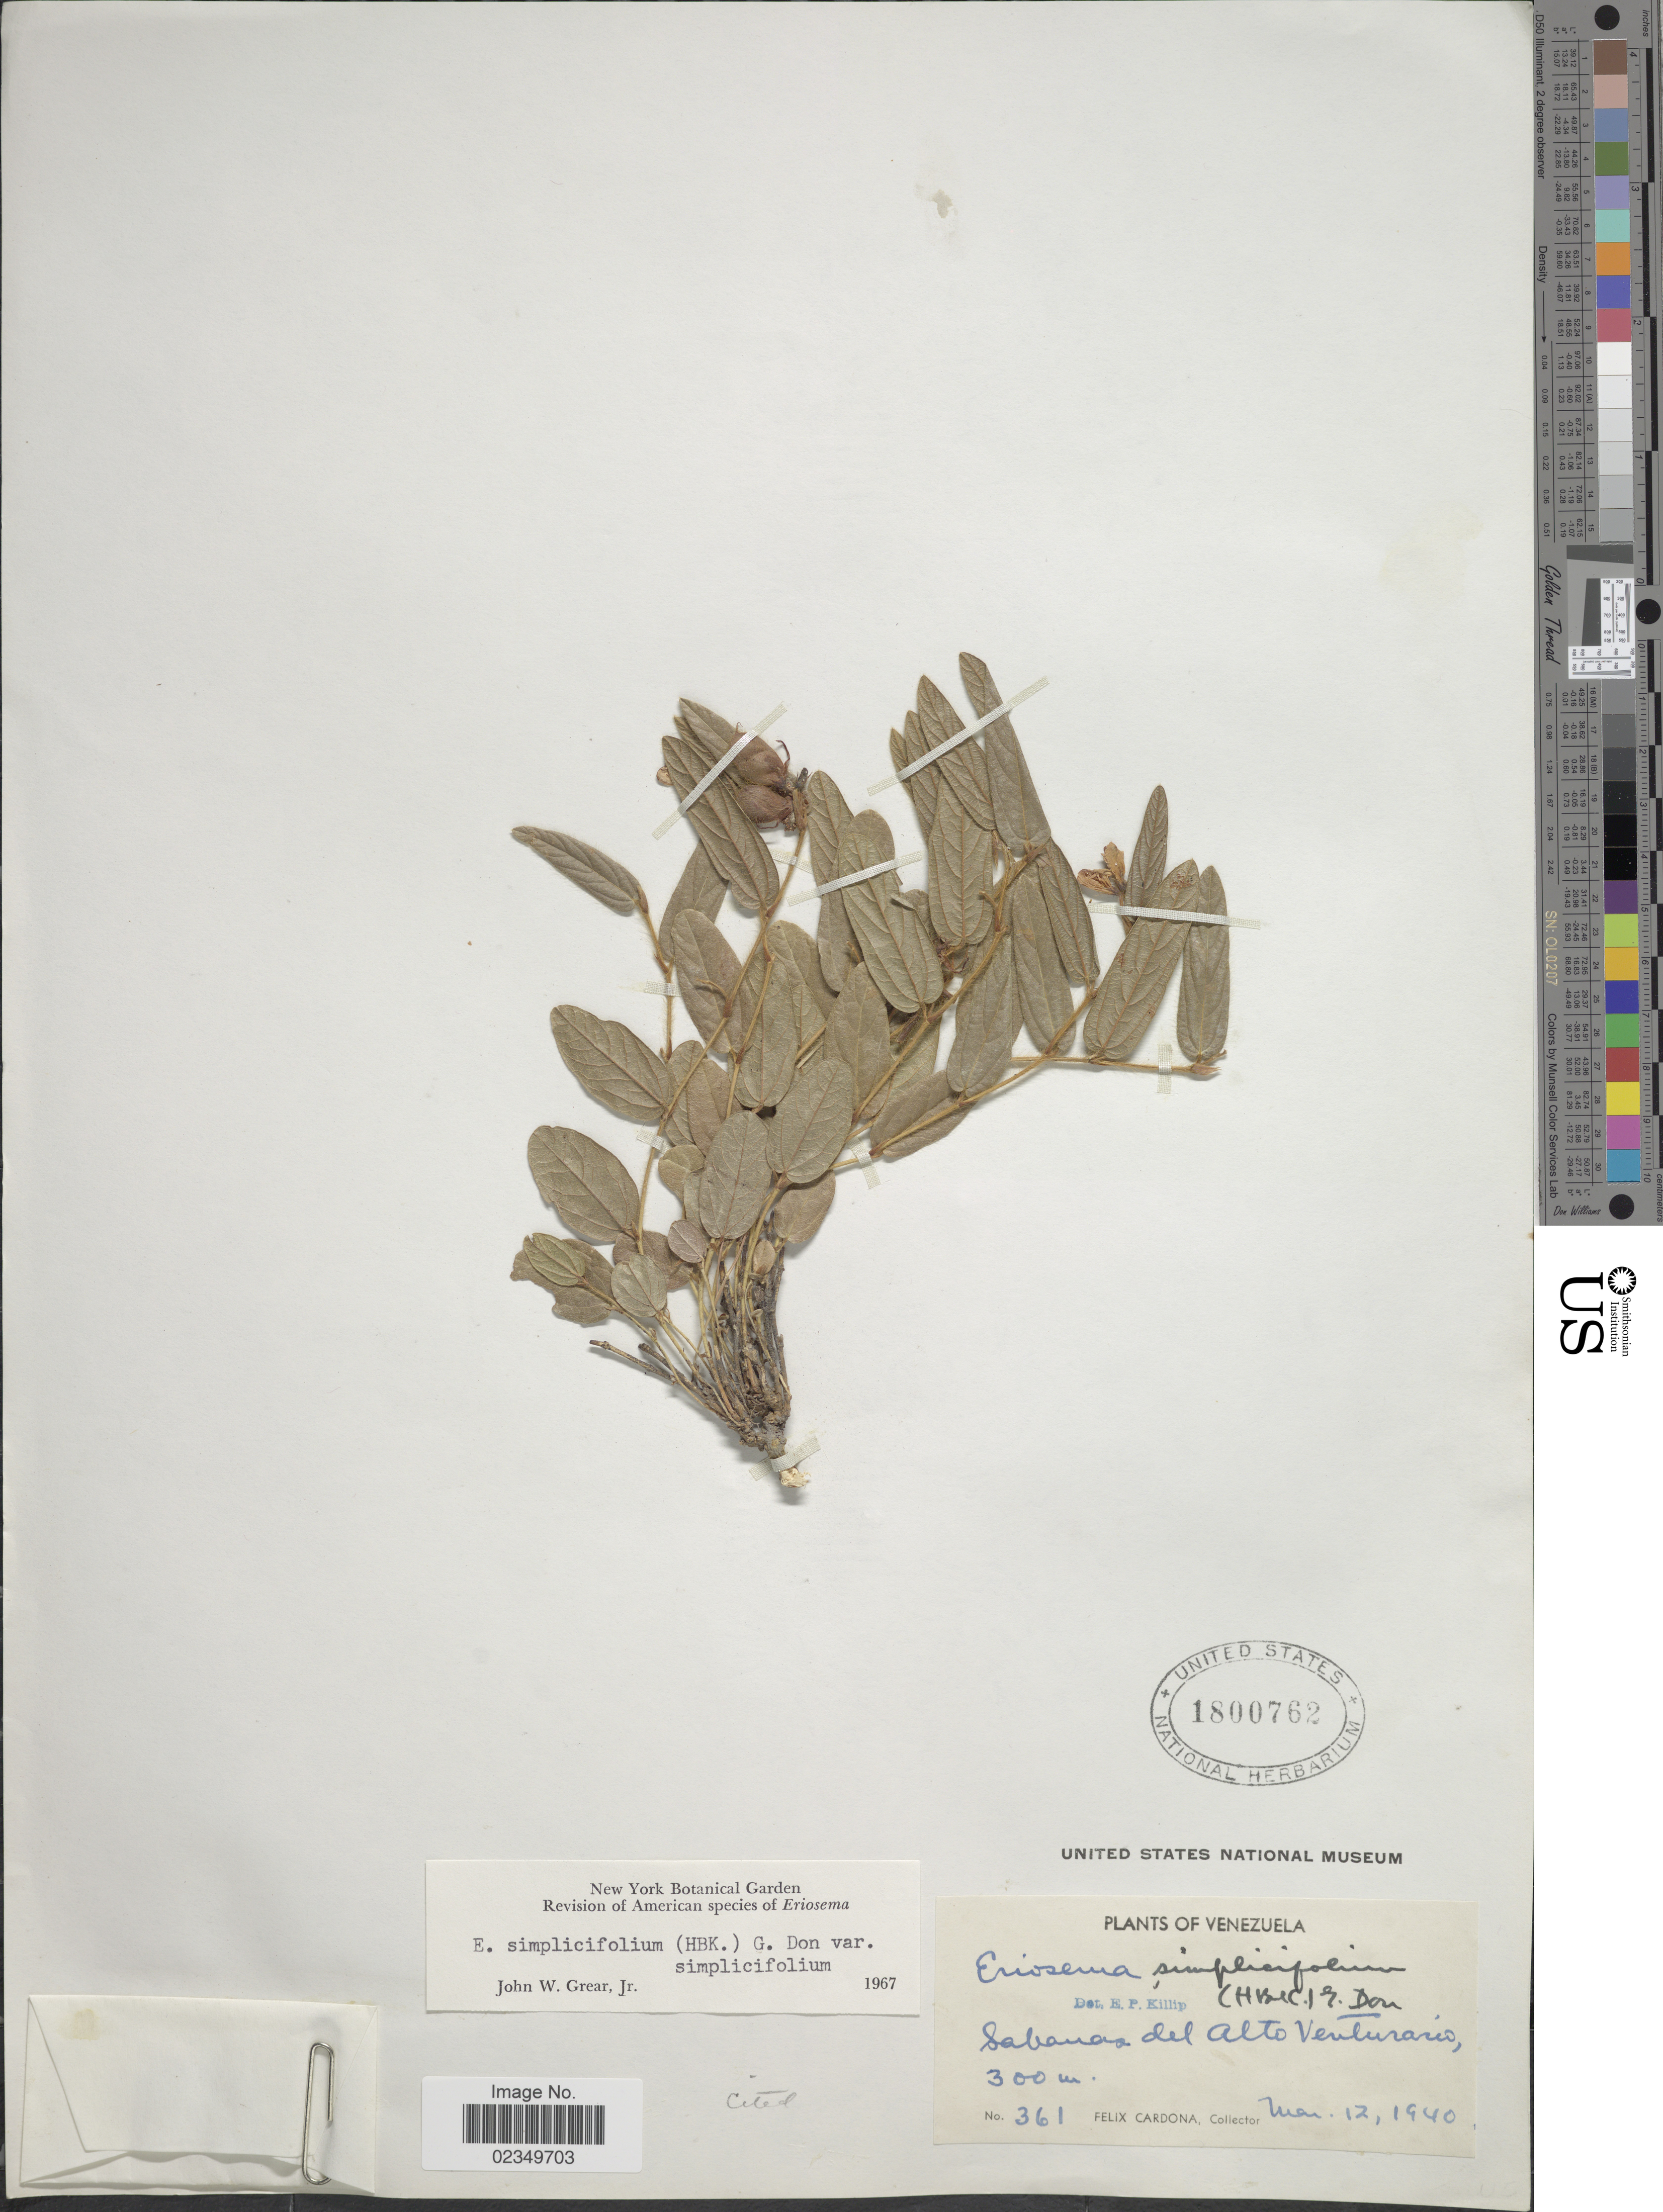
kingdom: Plantae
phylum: Tracheophyta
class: Magnoliopsida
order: Fabales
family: Fabaceae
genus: Eriosema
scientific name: Eriosema simplicifolium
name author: (Kunth) G. Don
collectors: F. Cardona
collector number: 361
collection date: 1940-03-12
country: Venezuela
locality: Sabanas del Alto Venturario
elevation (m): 300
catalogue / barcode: US 1800762